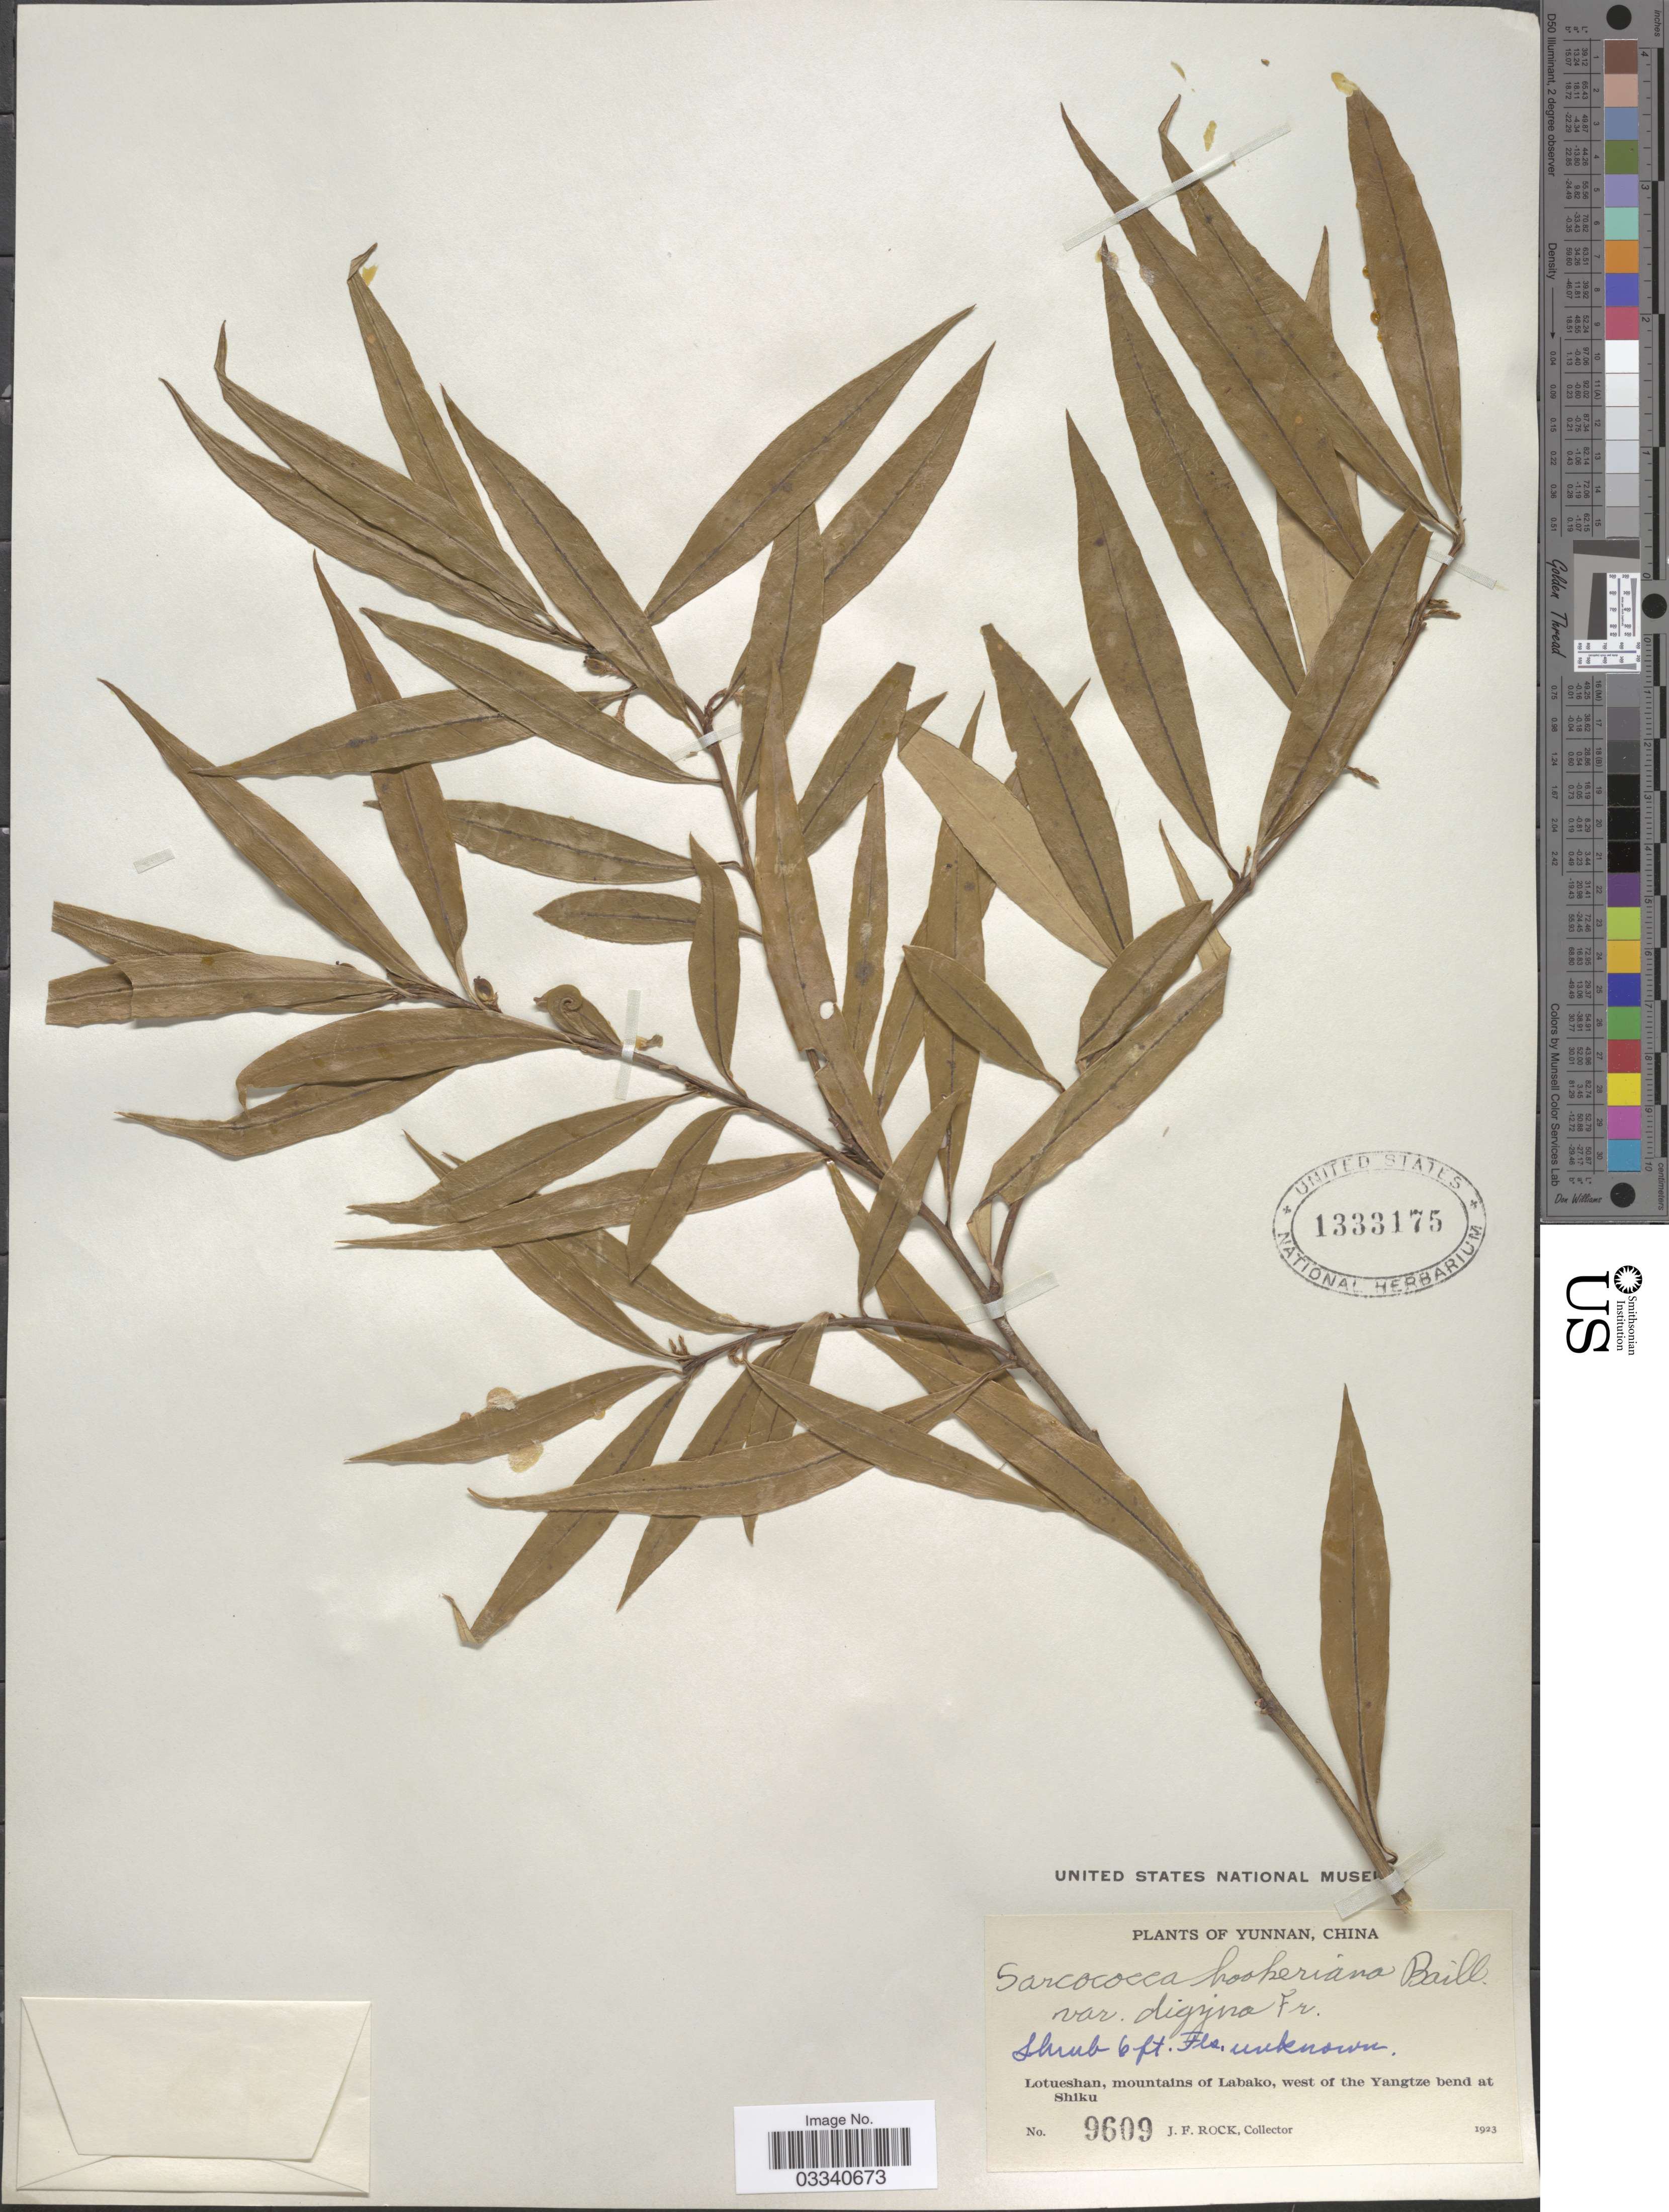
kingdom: Plantae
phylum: Tracheophyta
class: Magnoliopsida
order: Buxales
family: Buxaceae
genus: Sarcococca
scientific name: Sarcococca hookeriana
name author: Baill.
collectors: J. Rock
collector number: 9609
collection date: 1923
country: China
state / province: Yunnan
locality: Lotueshan, mountains of Labako, west of the Yangtze bend at Shiku.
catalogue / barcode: US 1333175